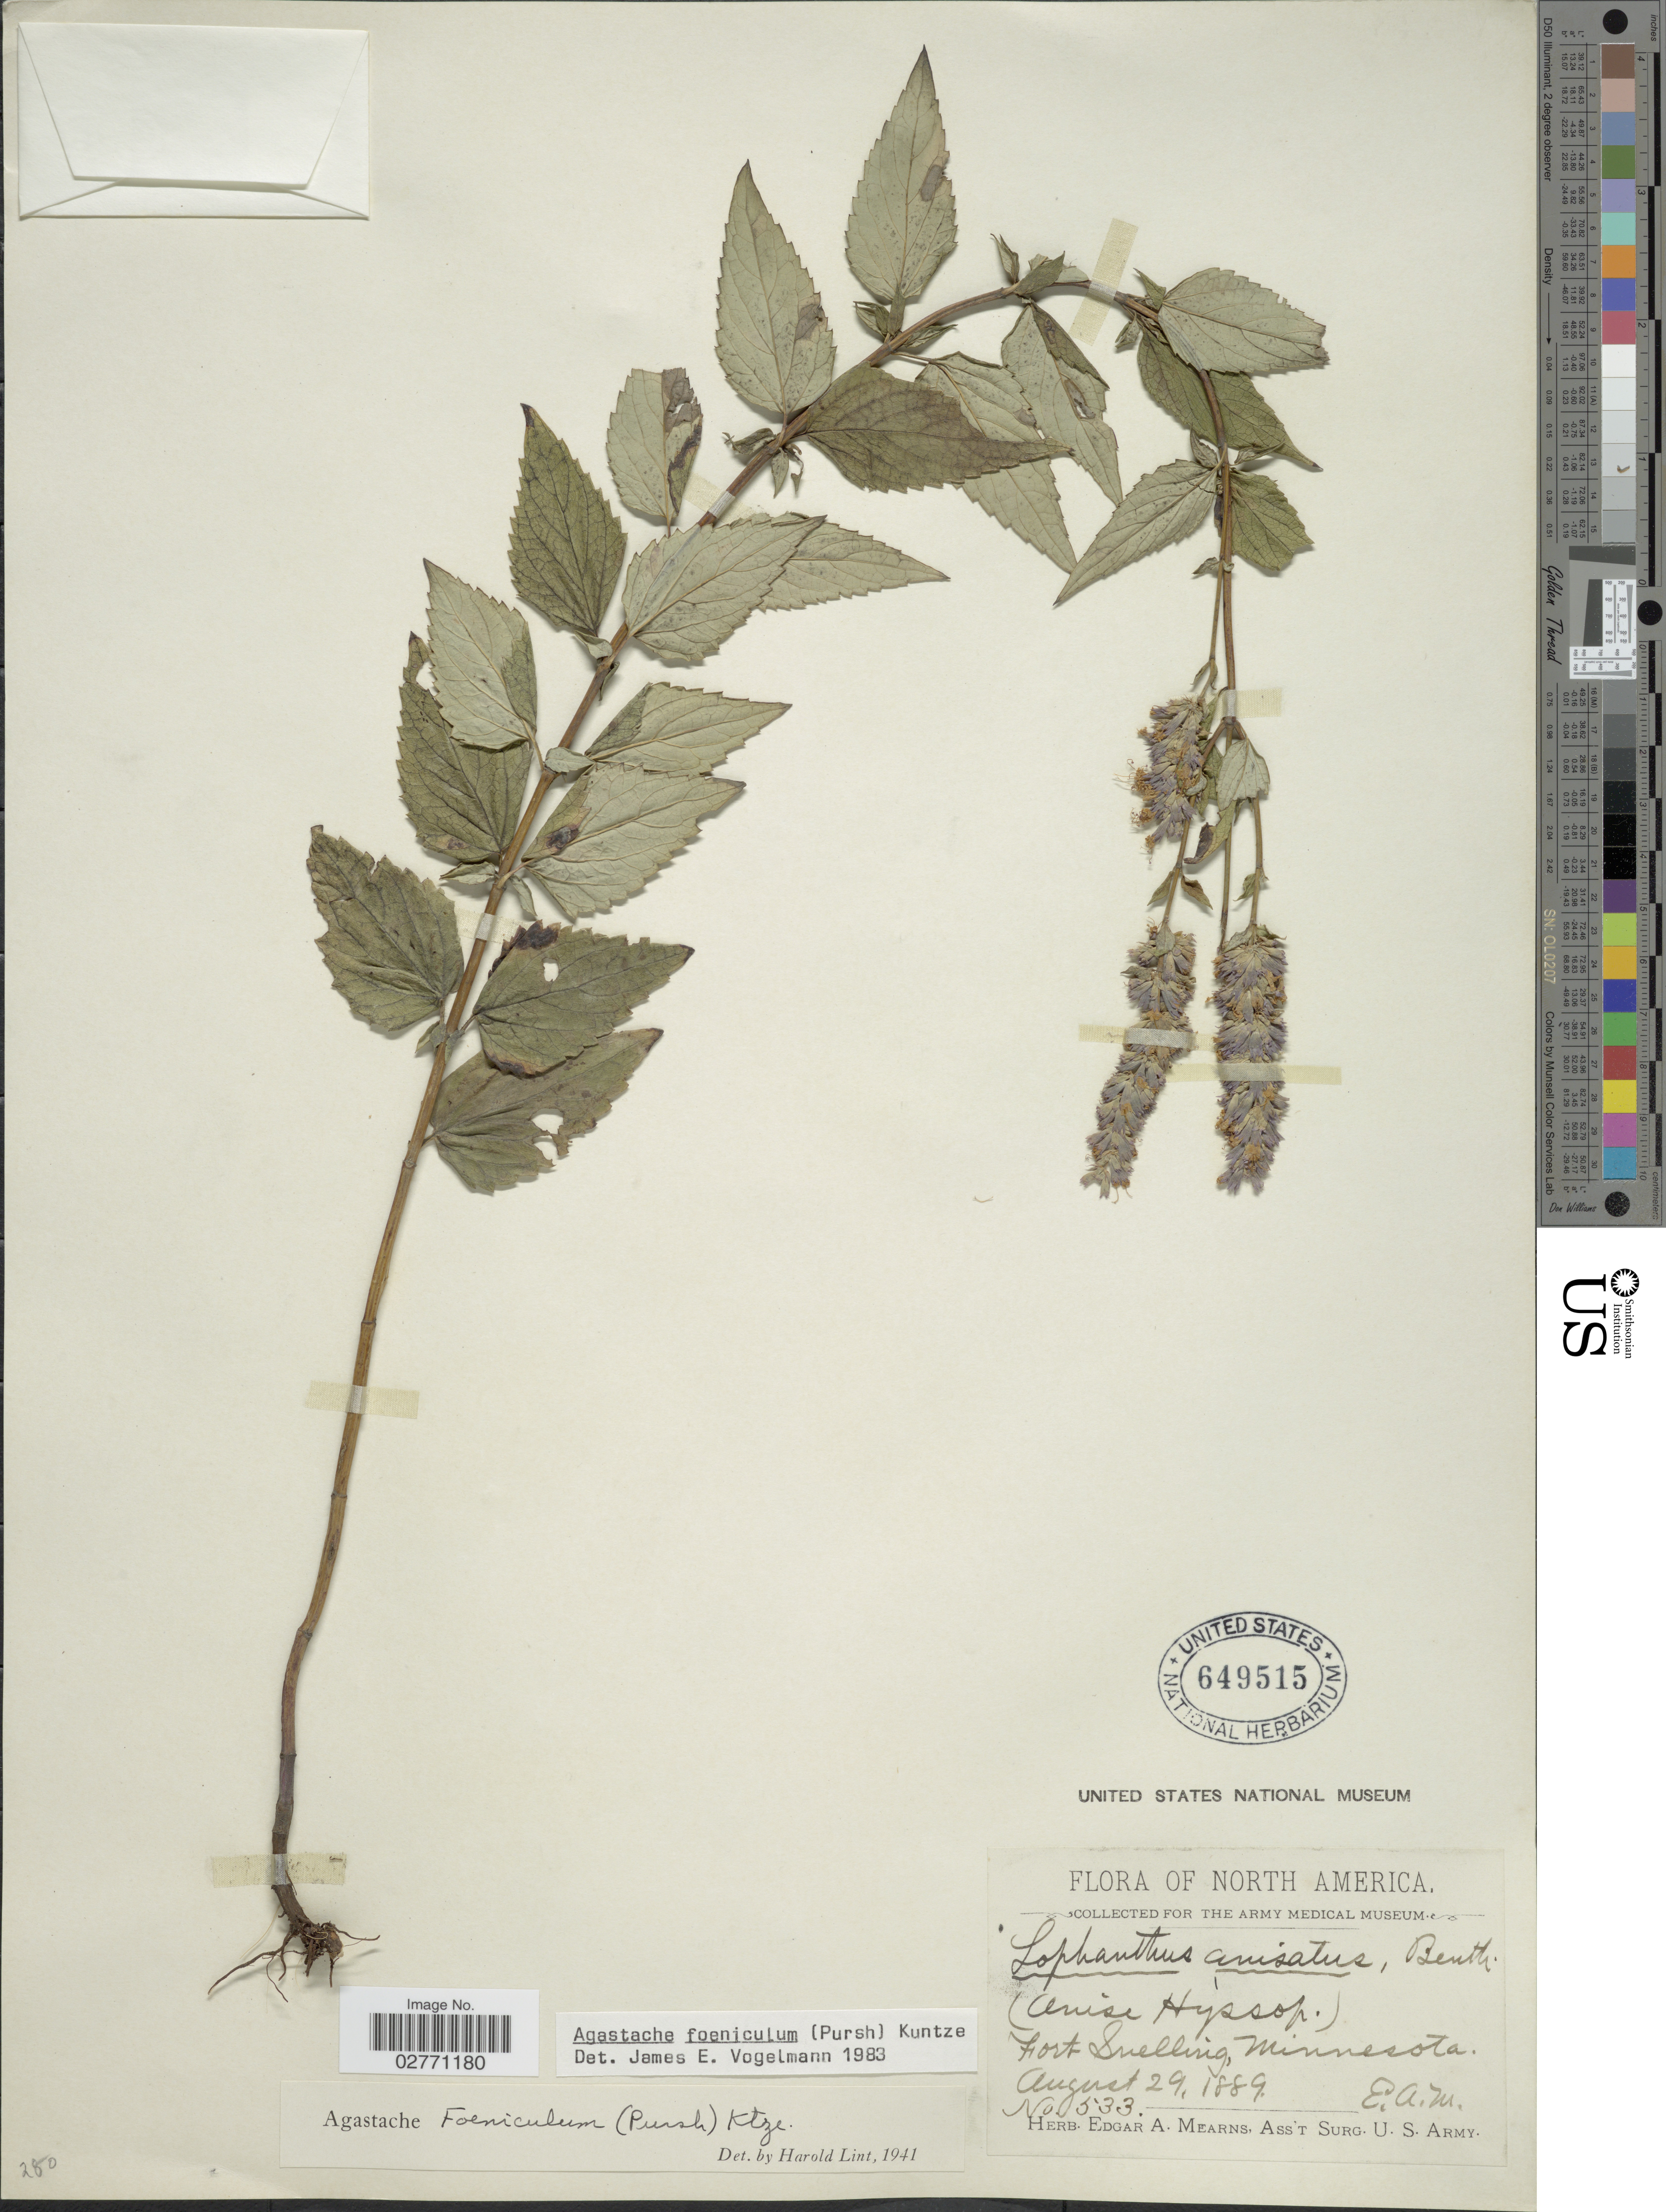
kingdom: Plantae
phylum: Tracheophyta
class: Magnoliopsida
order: Lamiales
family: Lamiaceae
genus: Agastache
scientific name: Agastache foeniculum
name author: (Pursh) Kuntze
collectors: E. A. Mearns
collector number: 533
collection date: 1889-08-29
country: United States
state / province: Minnesota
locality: Fort Snelling.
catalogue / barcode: US 649515